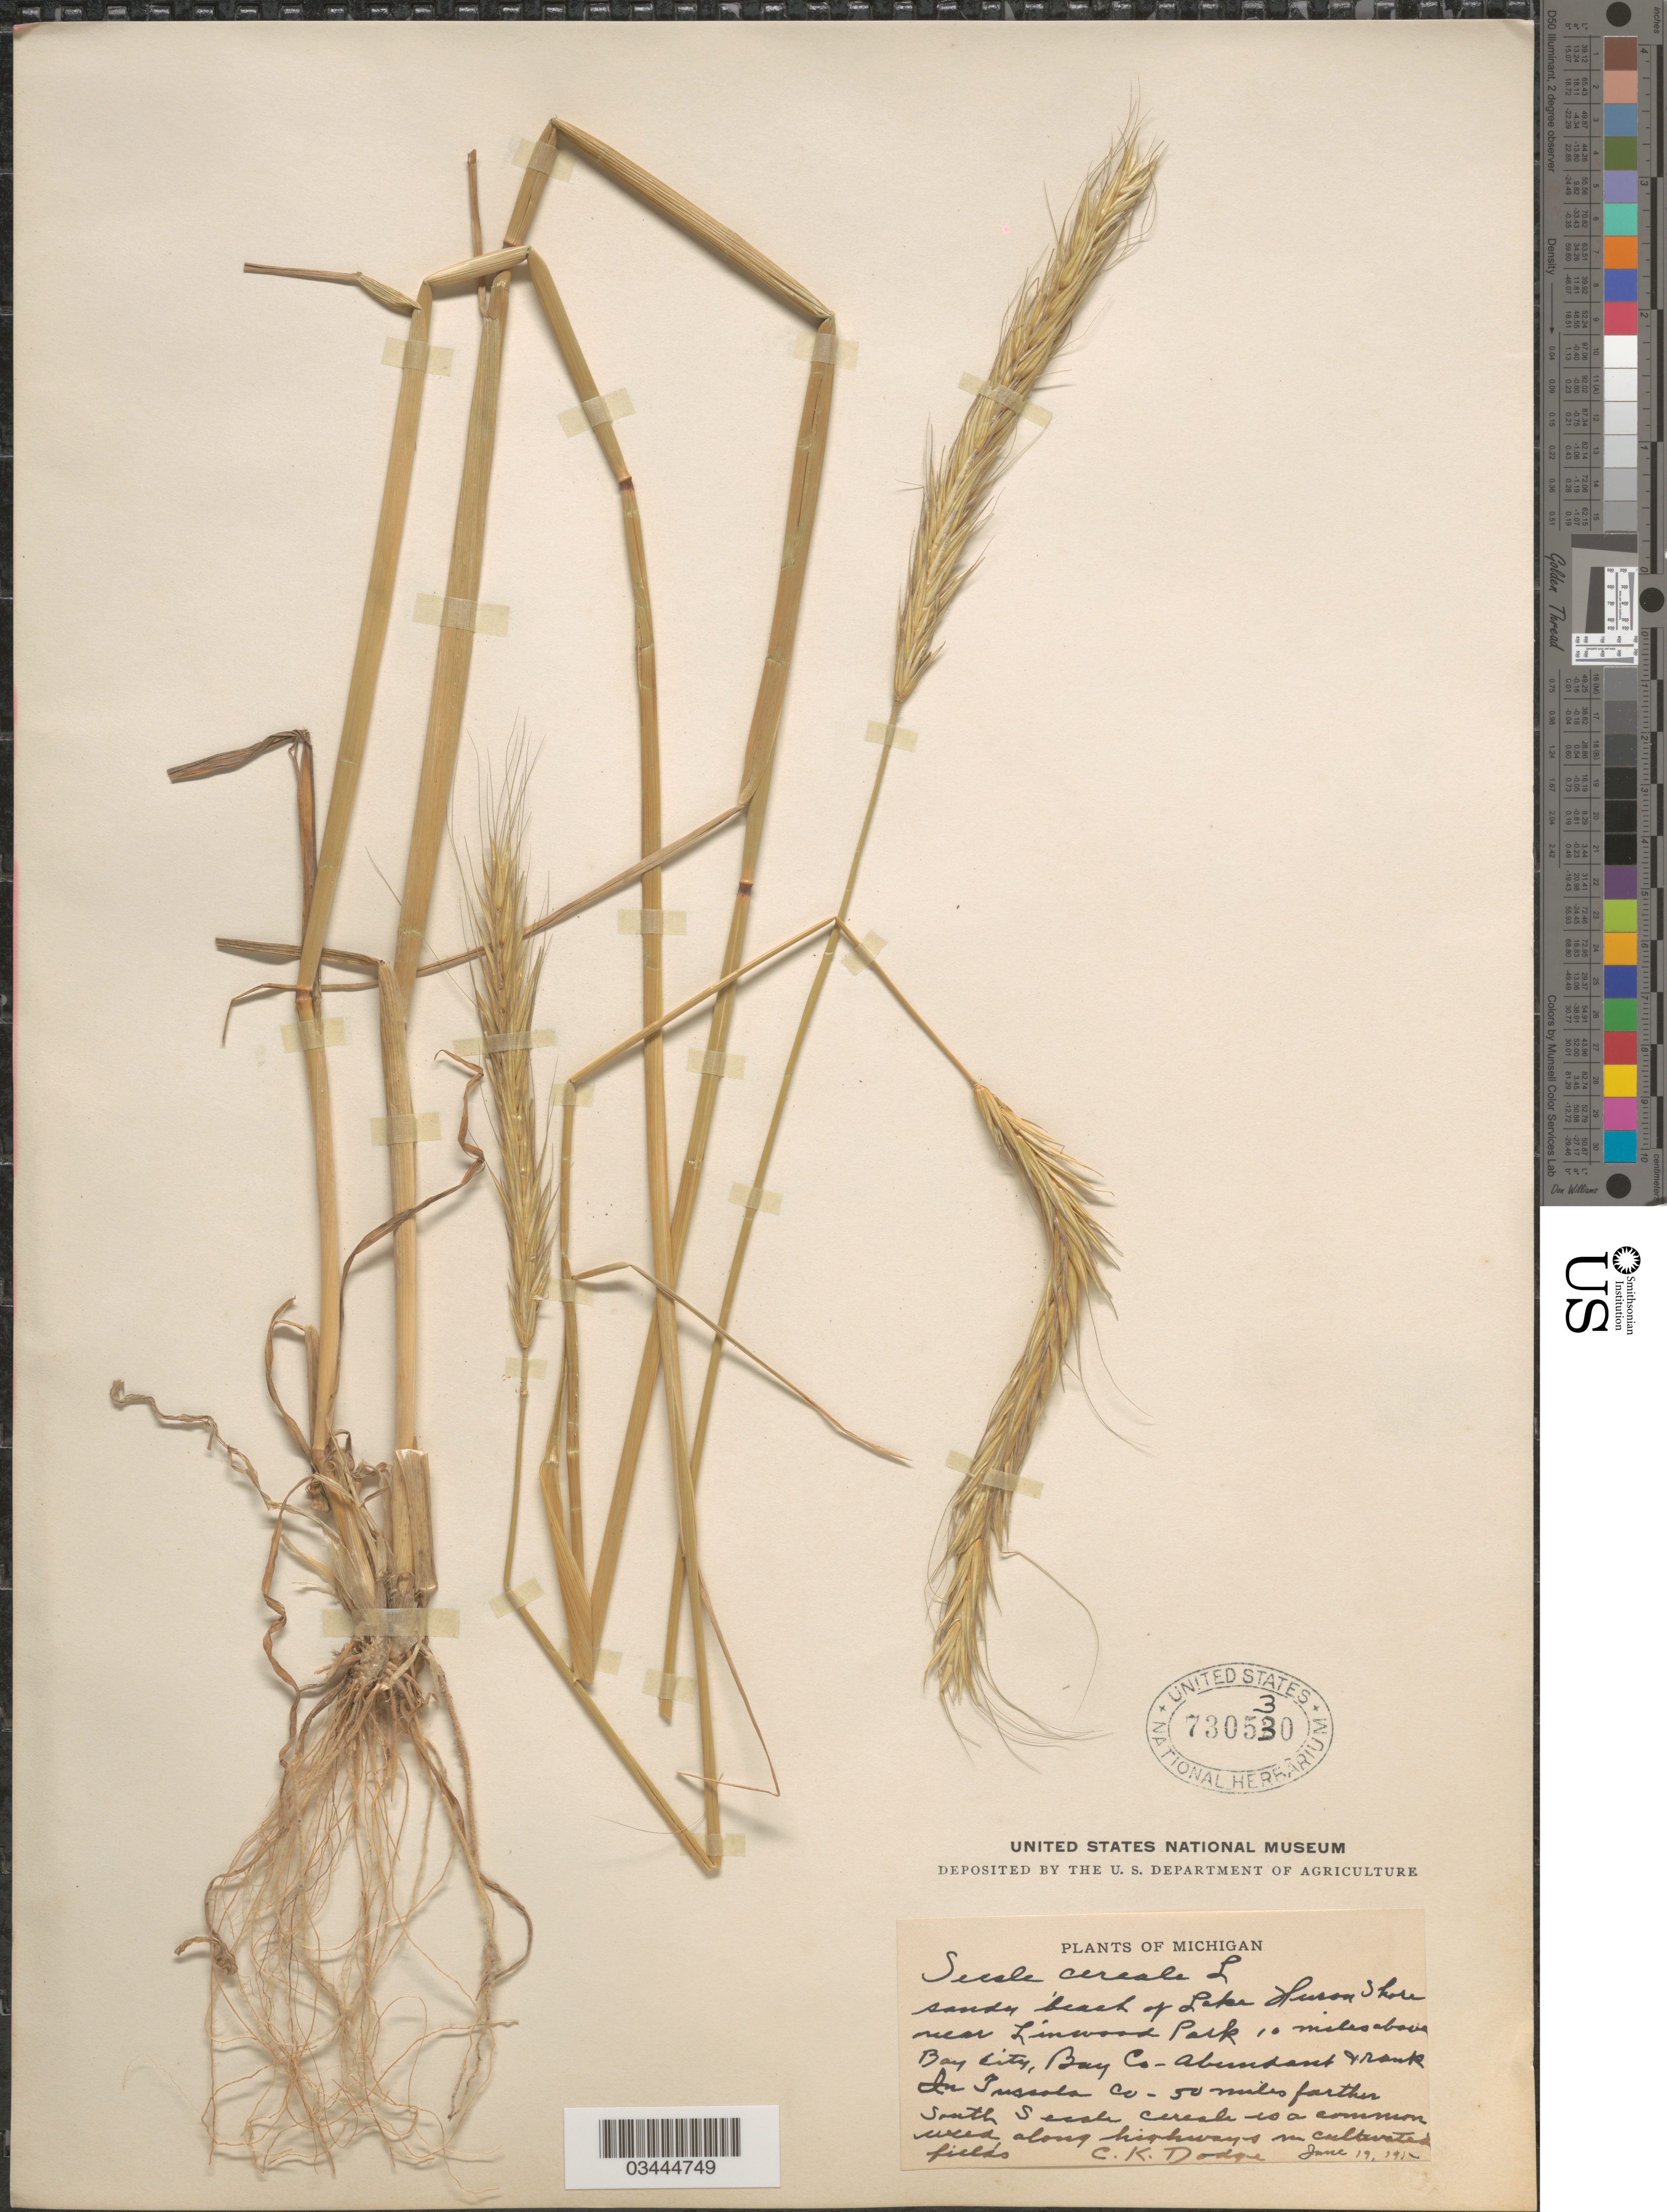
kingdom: Plantae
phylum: Tracheophyta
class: Liliopsida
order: Poales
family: Poaceae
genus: Secale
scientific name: Secale cereale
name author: L.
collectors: C. Dodge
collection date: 1914-06-19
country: United States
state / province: Michigan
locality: Sandy beach of Lake Huron Shore near Linwood Park 10 miles above Bay City, Bay Co. In Insula Co - 50 miles farther South.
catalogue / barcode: US 730530